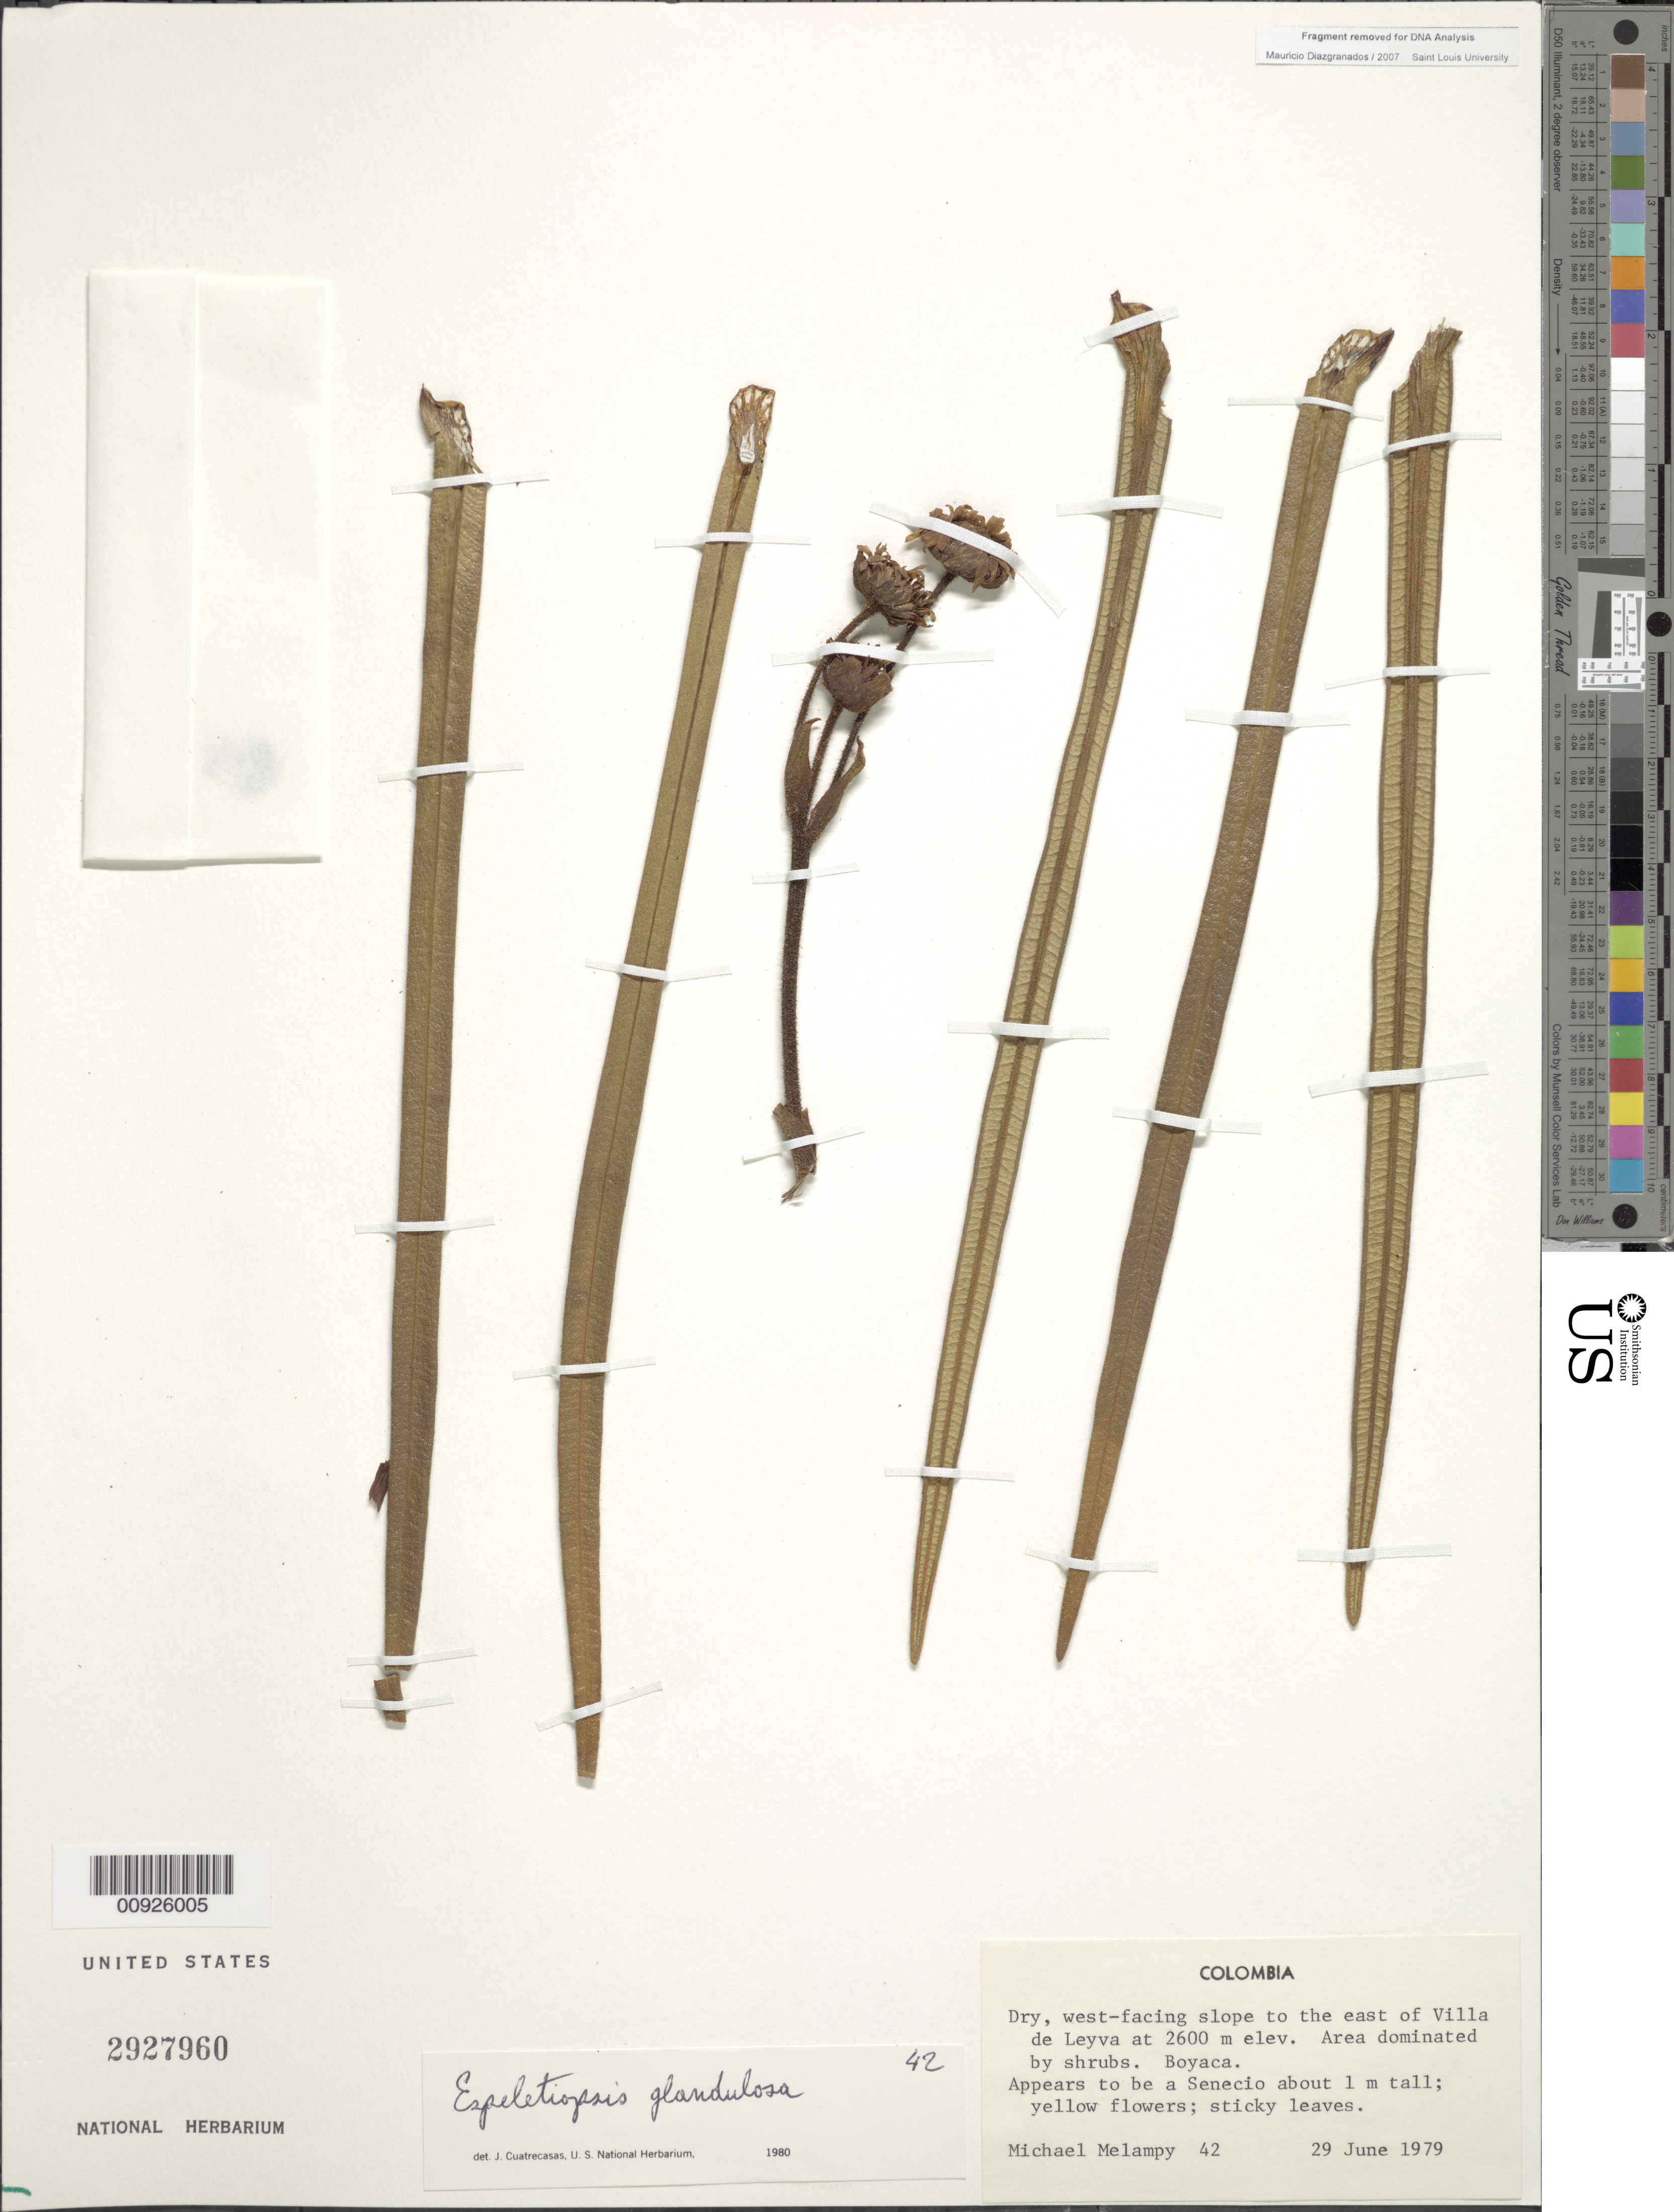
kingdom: Plantae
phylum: Tracheophyta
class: Magnoliopsida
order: Asterales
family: Asteraceae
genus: Paramiflos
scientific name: Paramiflos glandulosus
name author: (Cuatrec.) Cuatrec.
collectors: M. Melampy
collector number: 42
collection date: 1979-06-29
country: Colombia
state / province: Boyacá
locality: E of Villa de Leiva.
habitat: Dry, W-facing slope. Area dominated by shrubs.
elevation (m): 2600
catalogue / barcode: US 2927960